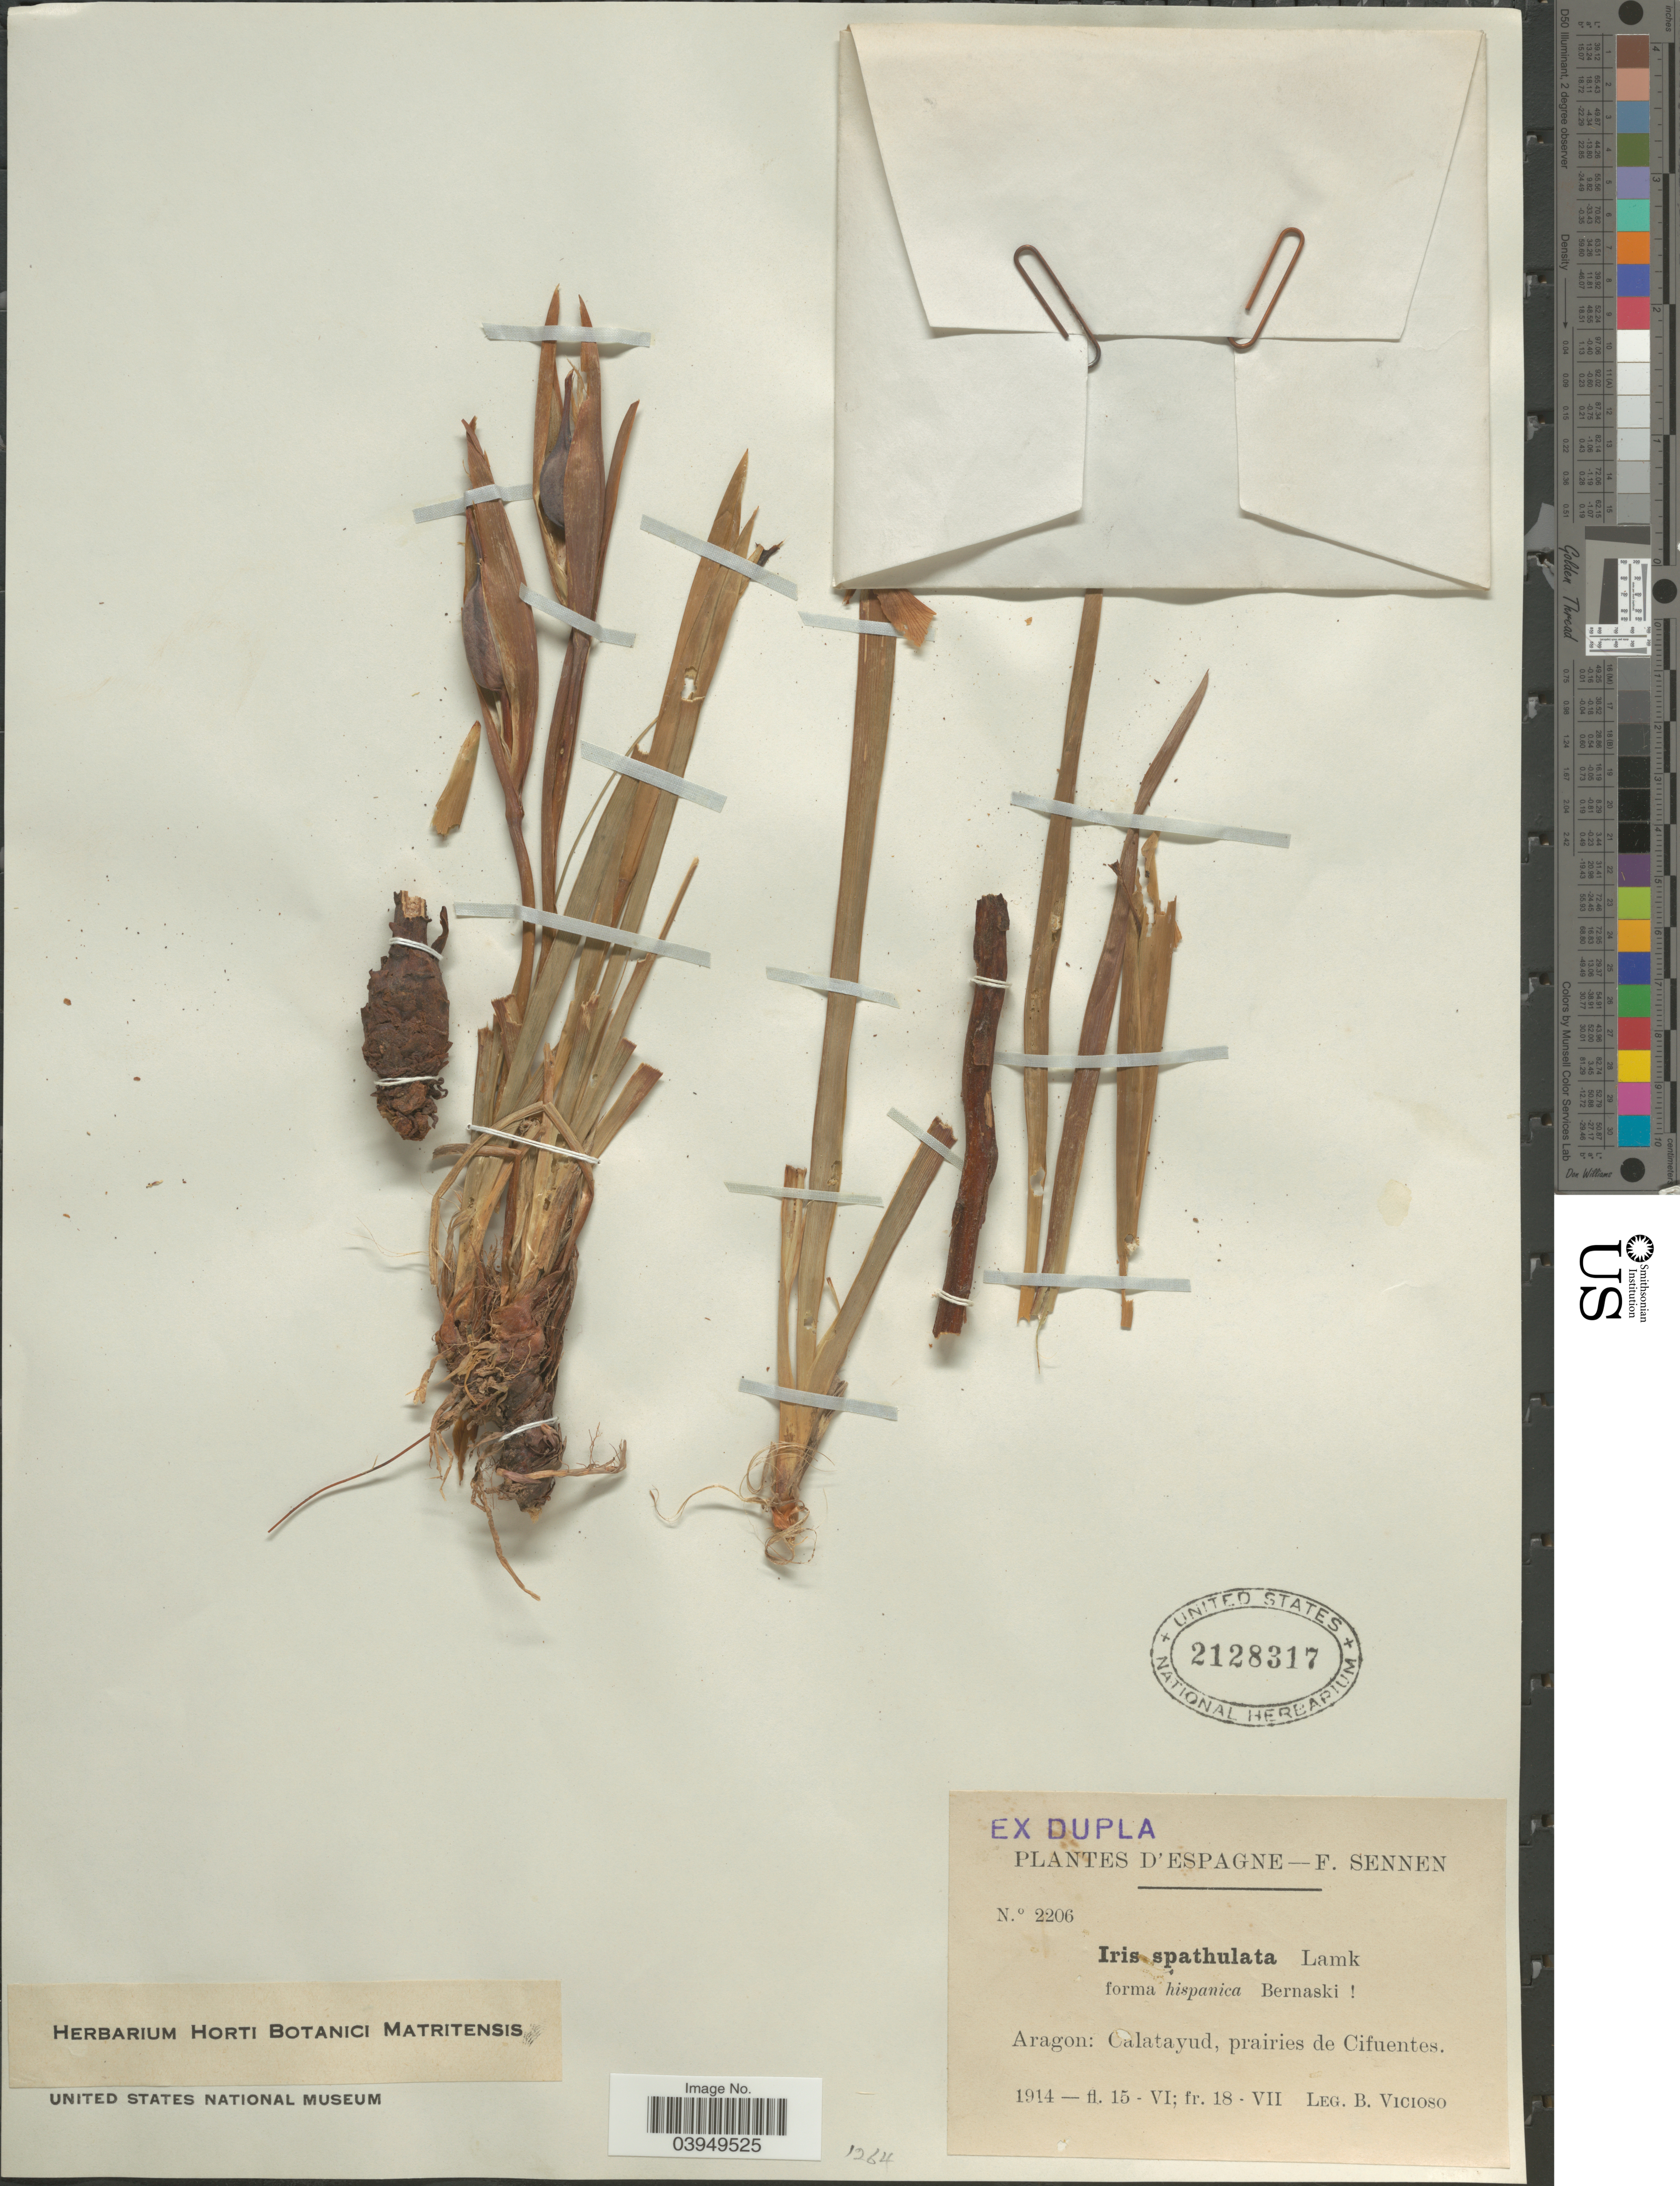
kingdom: Plantae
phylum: Tracheophyta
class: Liliopsida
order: Asparagales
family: Iridaceae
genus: Iris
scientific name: Iris spathulata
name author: L. f.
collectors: Vicioso, B.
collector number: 2206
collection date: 1914-06-15/1914-07-18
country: Spain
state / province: Aragón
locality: Espagne. Calatayud, prairies de Cifuentes.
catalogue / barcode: US 2128317